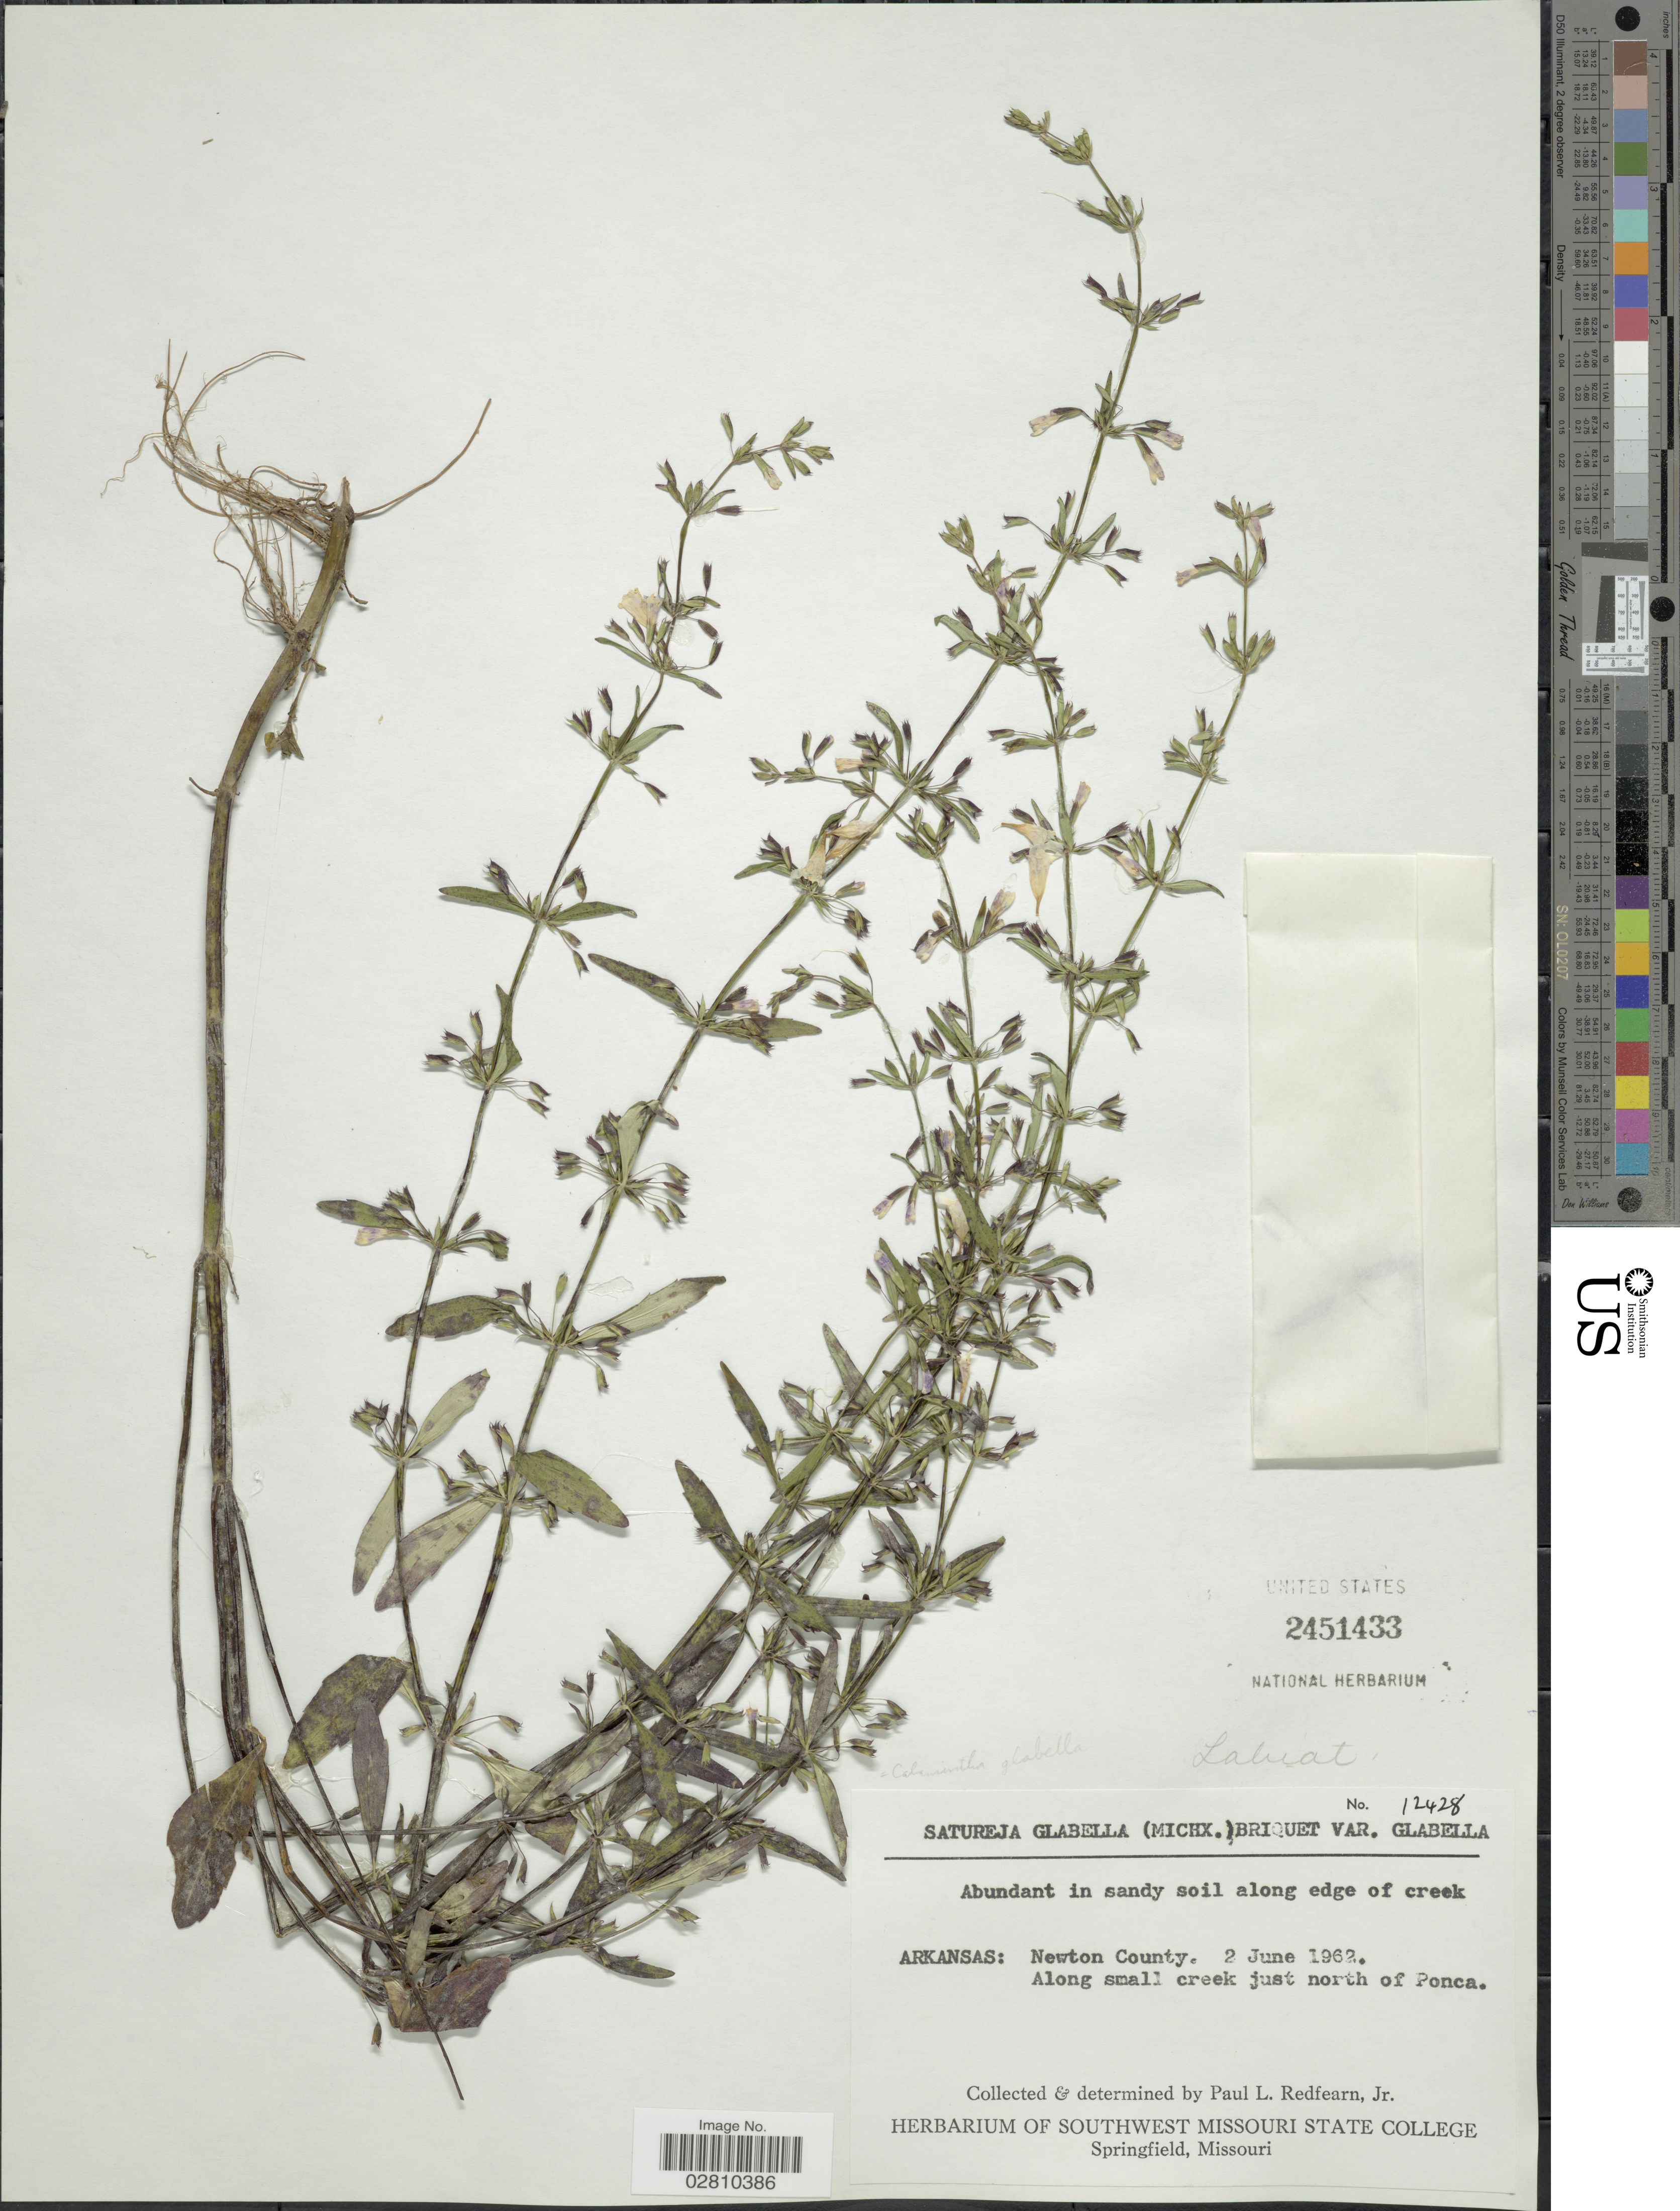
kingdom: Plantae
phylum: Tracheophyta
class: Magnoliopsida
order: Lamiales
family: Lamiaceae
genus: Clinopodium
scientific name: Clinopodium glabrum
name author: (Nutt.) Kuntze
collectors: P. Redfearn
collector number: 12428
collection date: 1962-06-02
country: United States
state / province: Arkansas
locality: Abundant in sandy soil along edge of creek. Newton County. Along small creek just north of Ponca.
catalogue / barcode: US 2451433